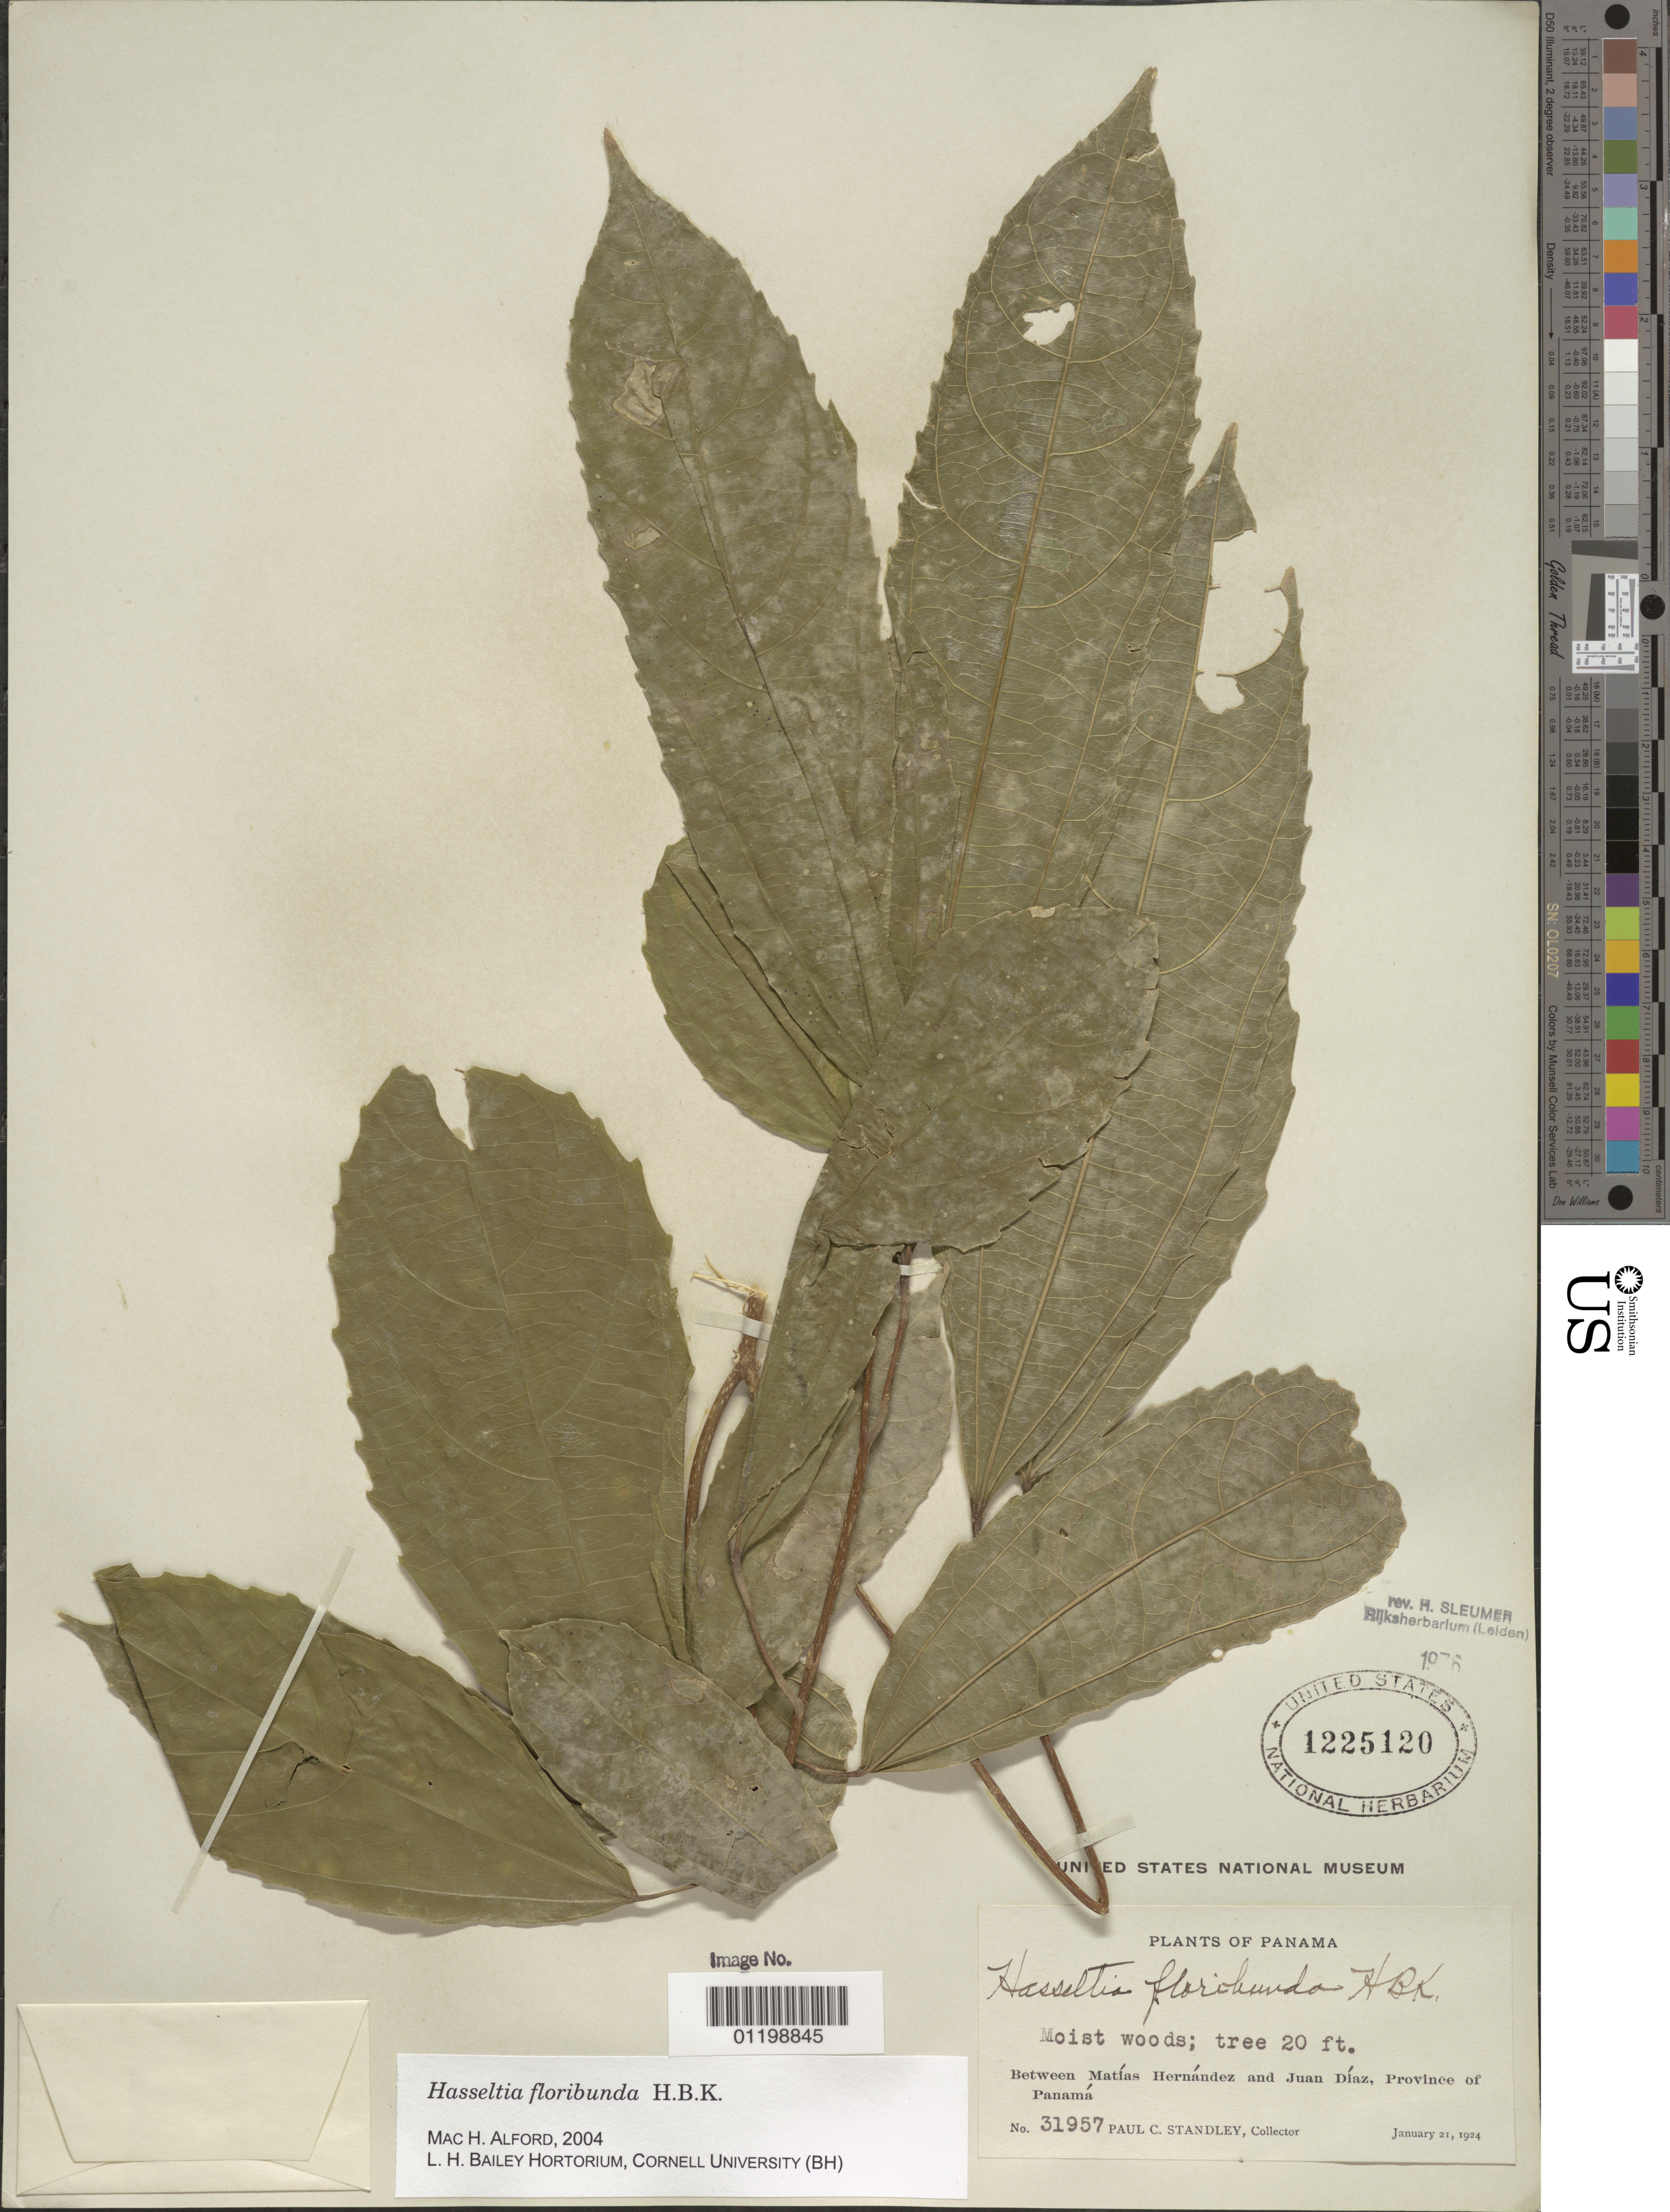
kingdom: Plantae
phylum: Tracheophyta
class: Magnoliopsida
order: Malpighiales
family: Salicaceae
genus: Hasseltia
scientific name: Hasseltia floribunda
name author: Kunth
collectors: P. C. Standley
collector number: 31957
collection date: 1924-01-21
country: Panama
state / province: Panamá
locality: Between Las Sabanas and Matias Hernandez.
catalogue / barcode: US 1225120